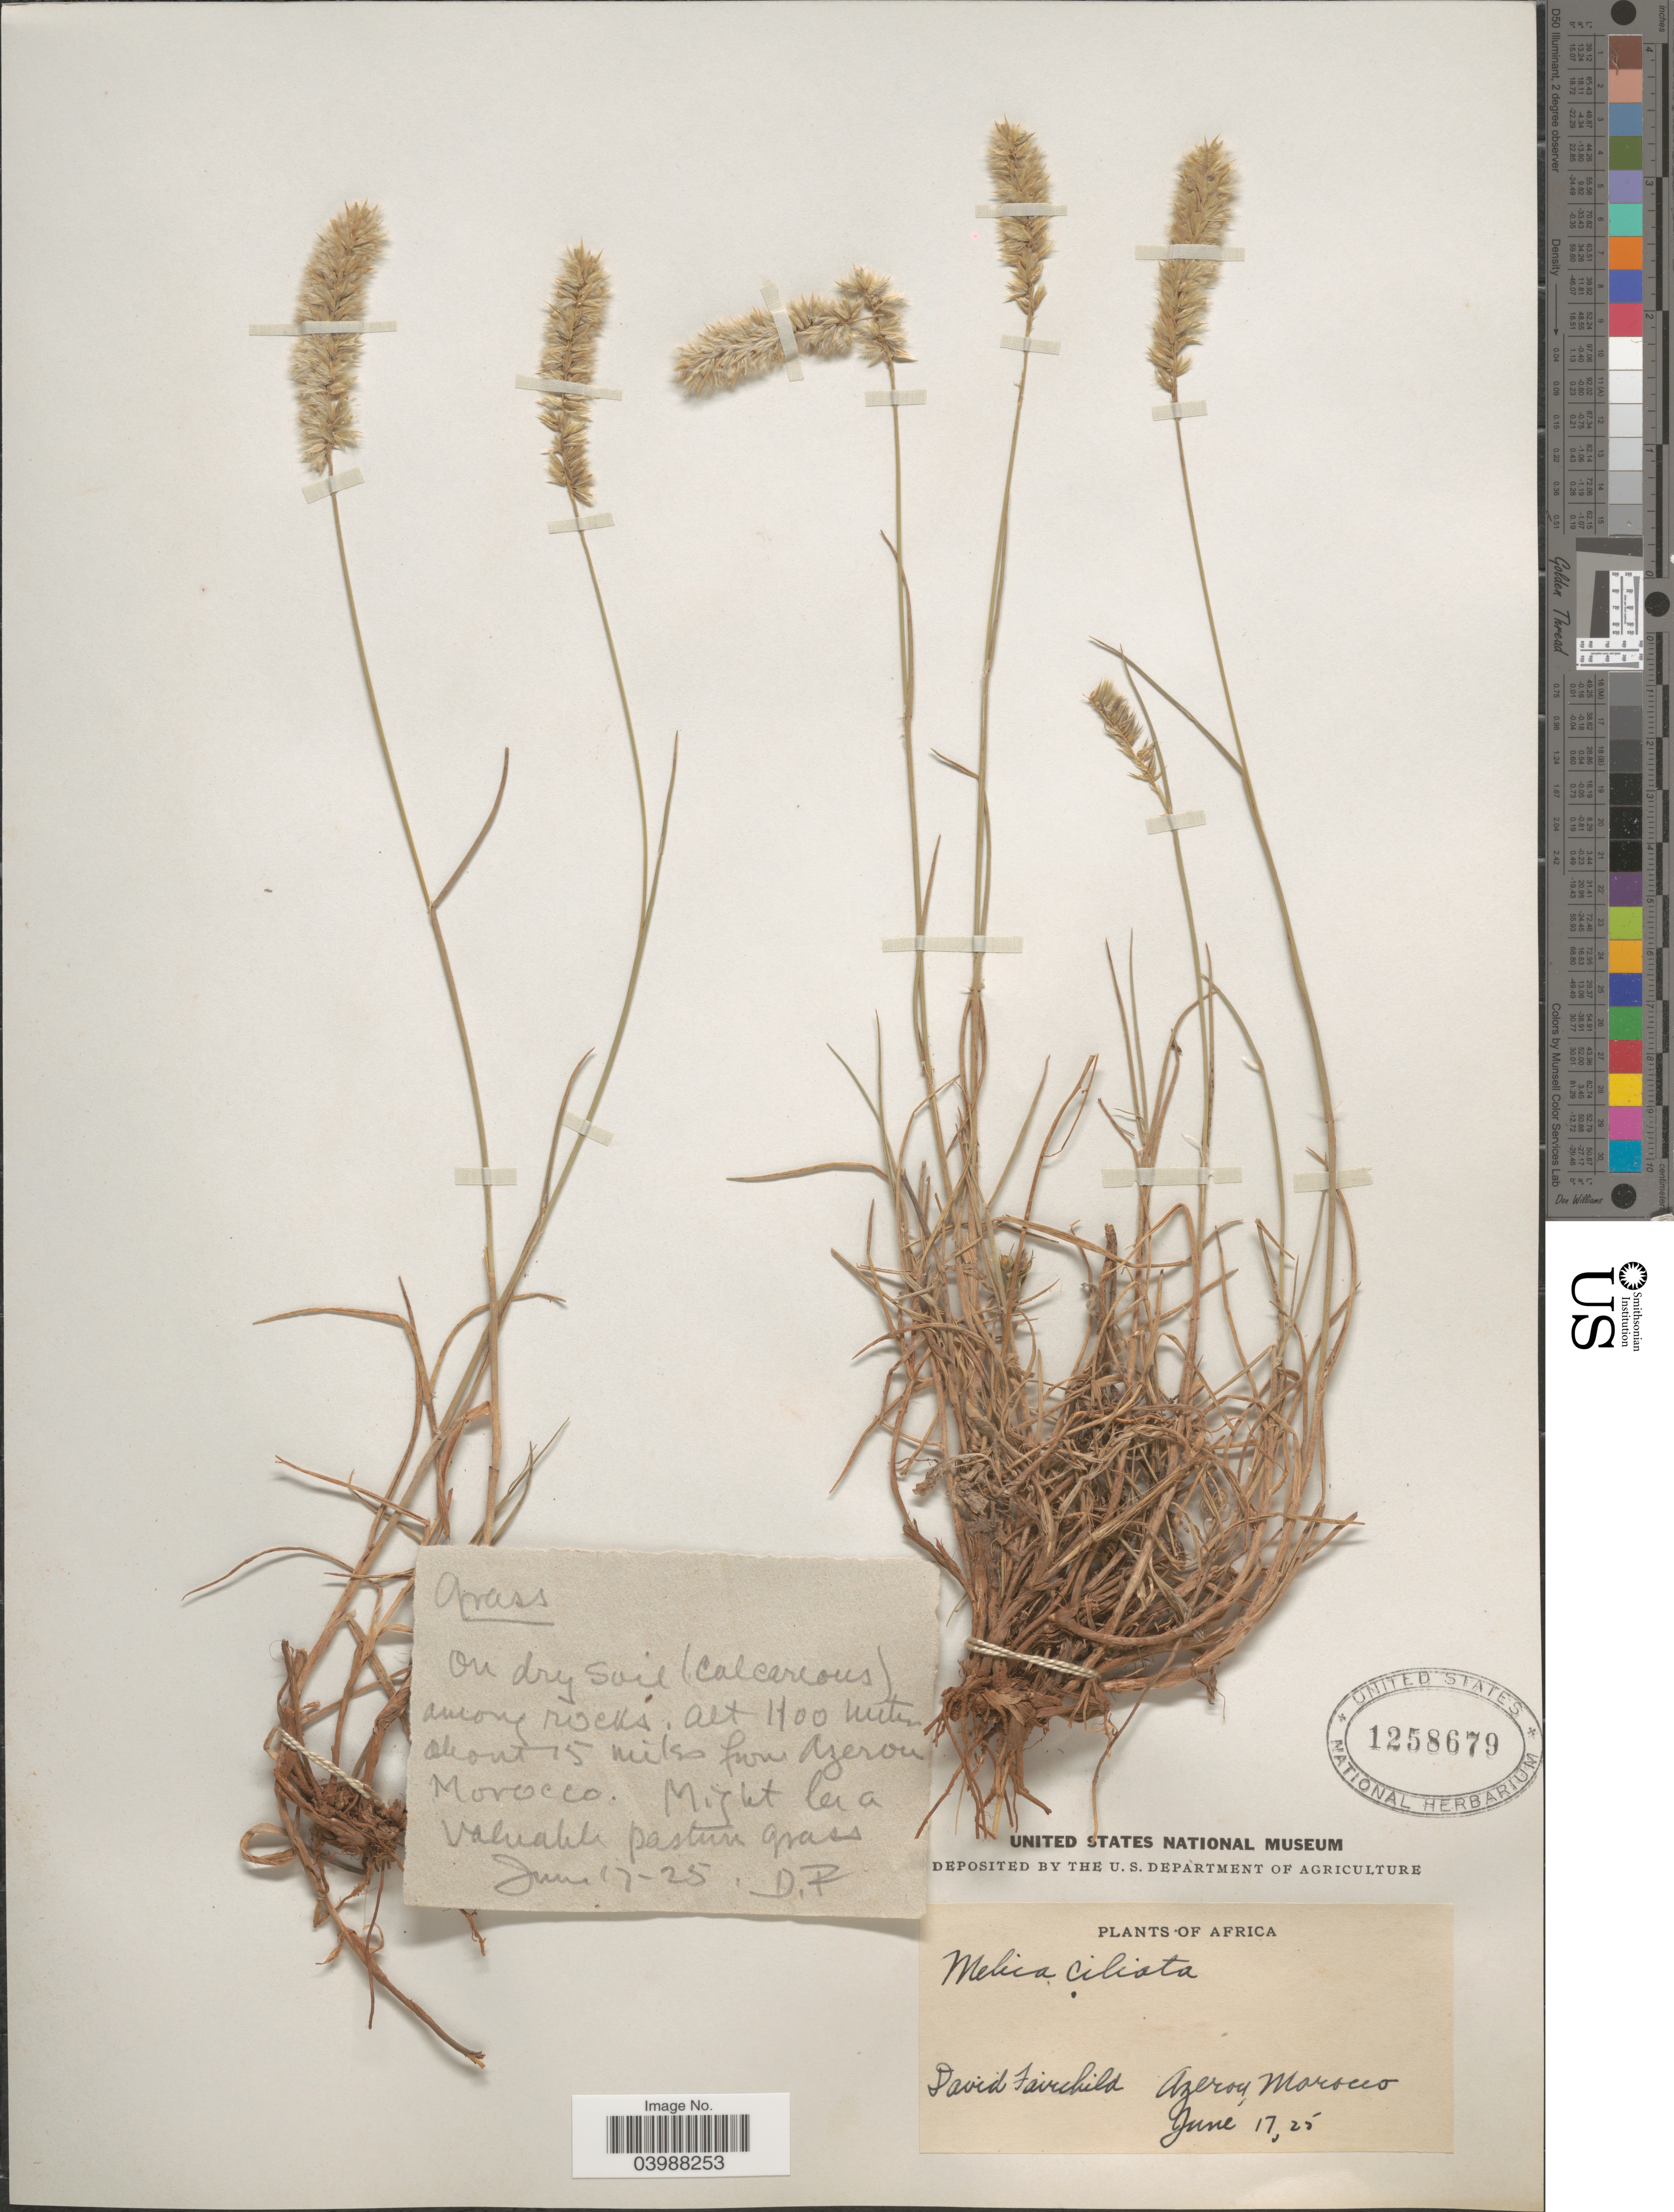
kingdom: Plantae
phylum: Tracheophyta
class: Liliopsida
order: Poales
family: Poaceae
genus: Melica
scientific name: Melica ciliata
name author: L.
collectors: D. Fairchild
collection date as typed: Transcribed d/m/y: 17/6/25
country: Morocco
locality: About 15 miles from Azerou.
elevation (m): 1100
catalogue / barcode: US 1258679